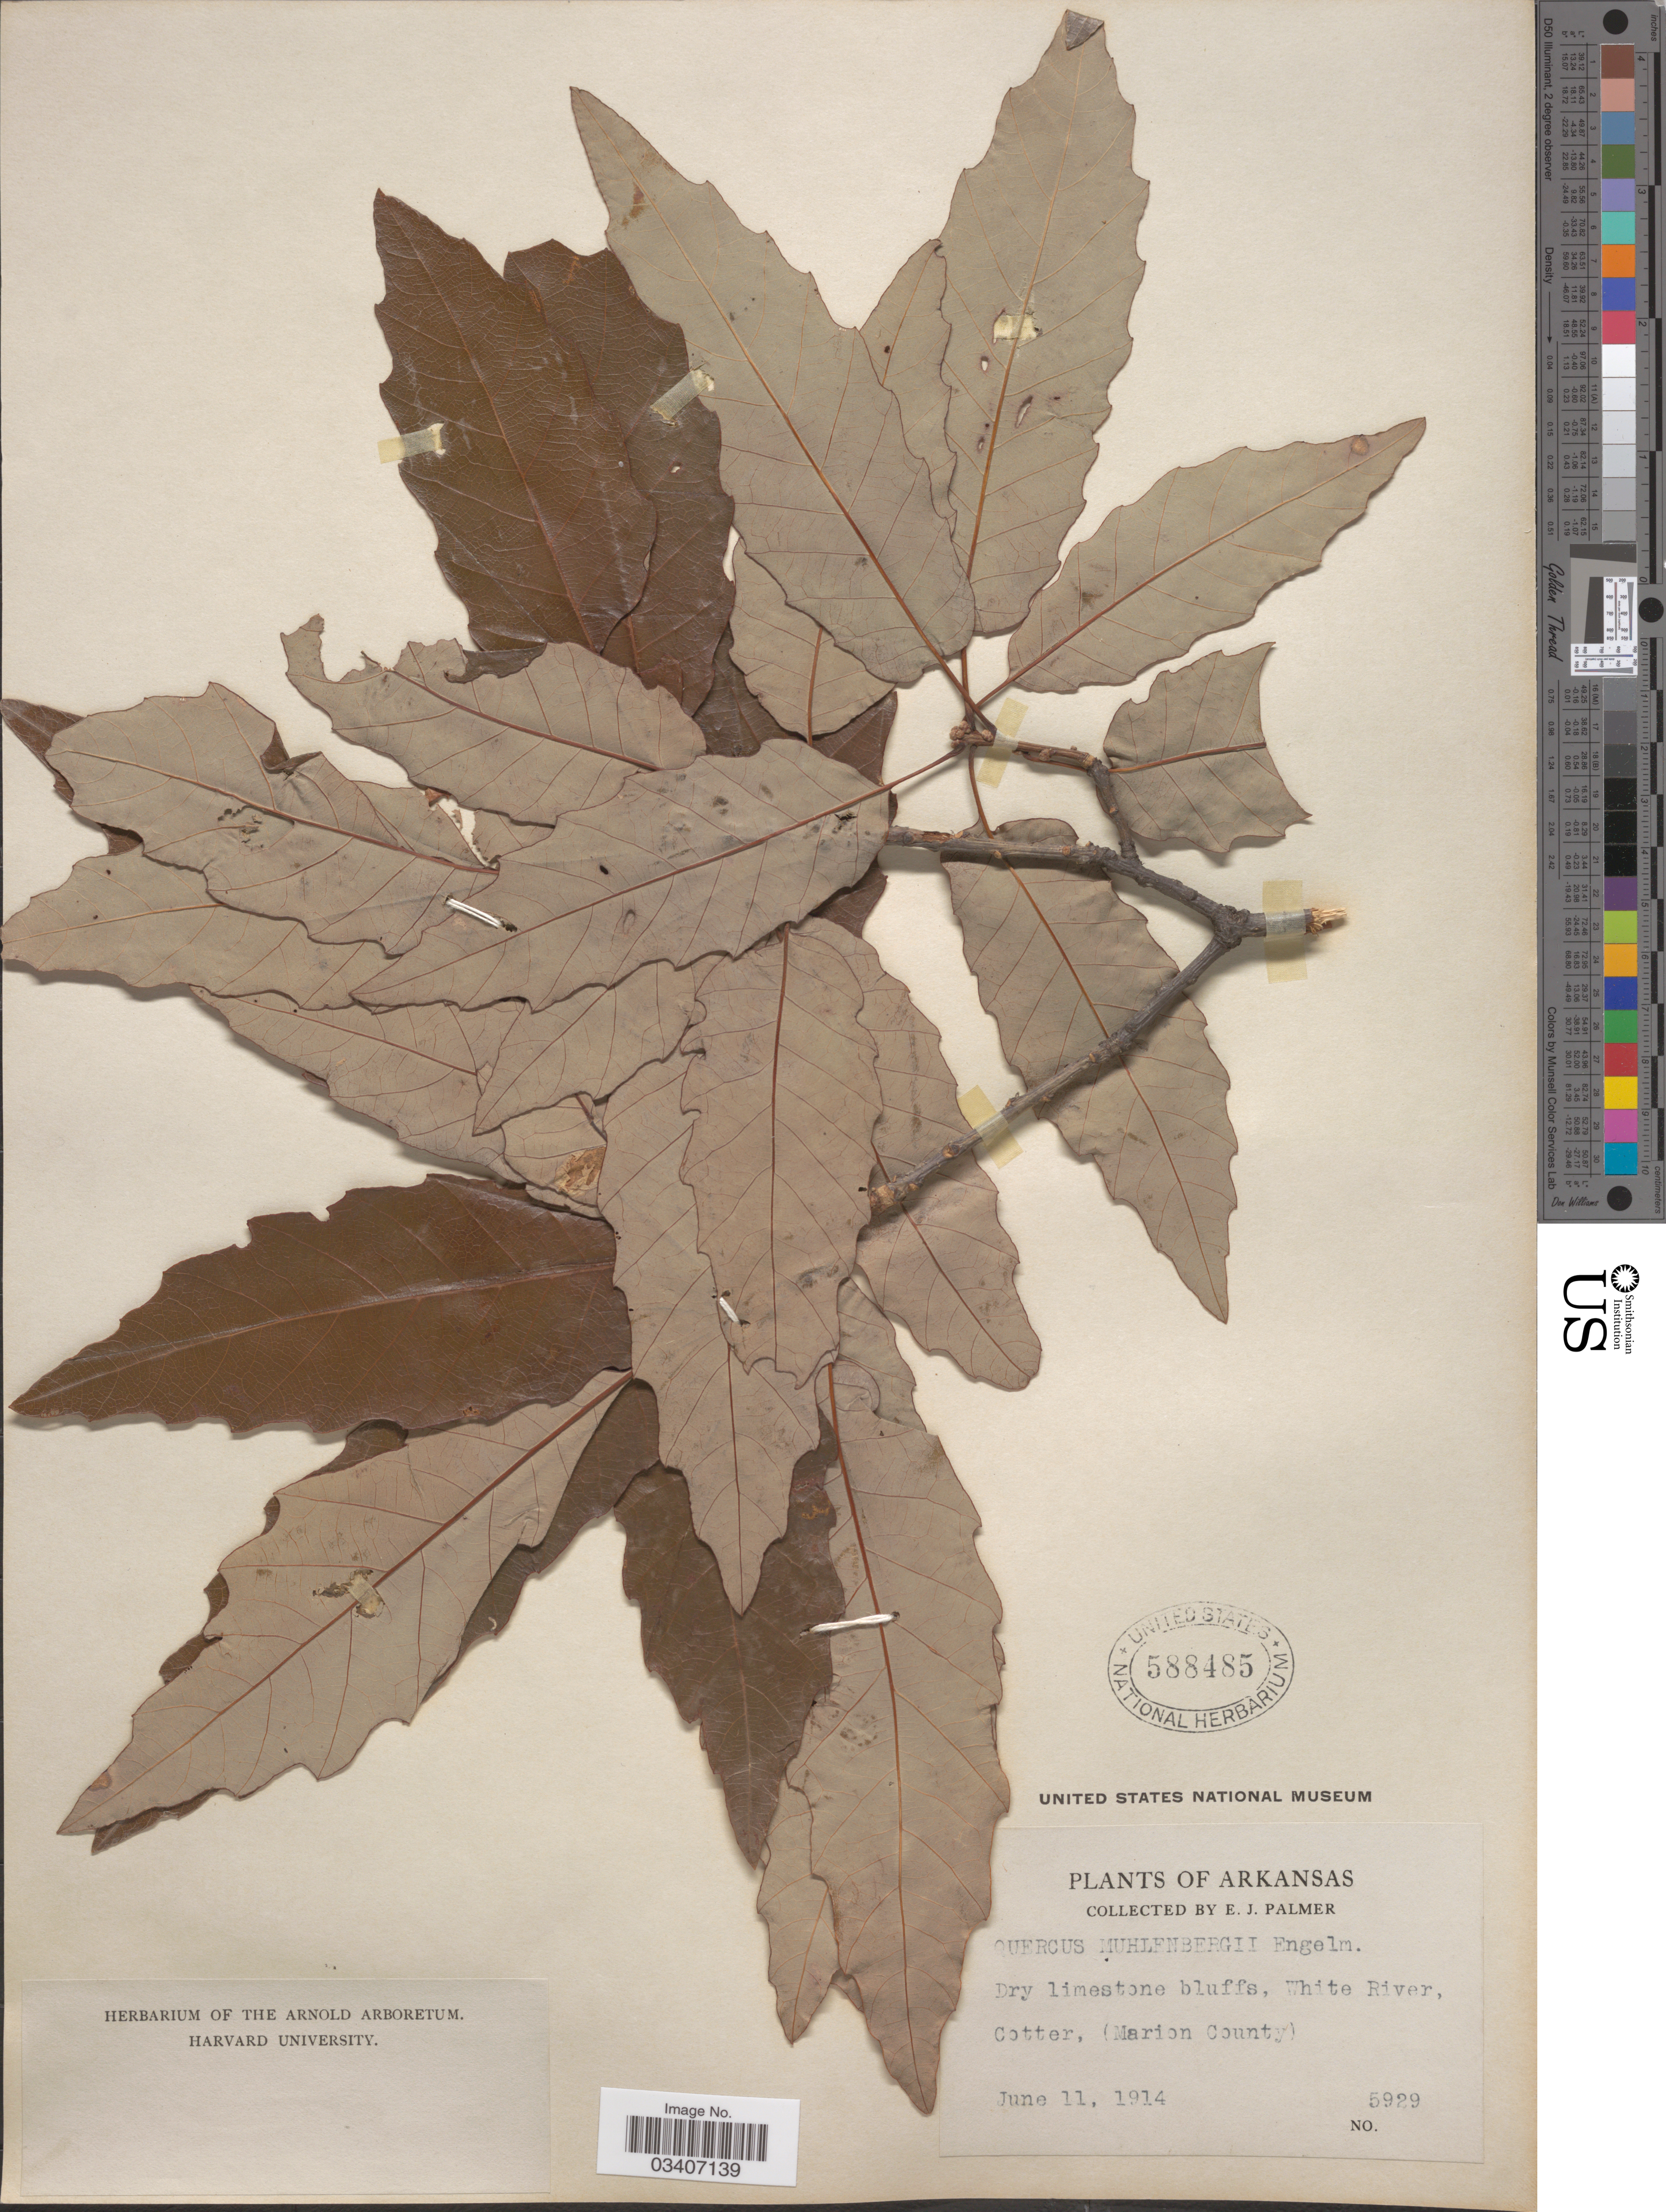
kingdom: Plantae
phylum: Tracheophyta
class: Magnoliopsida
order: Fagales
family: Fagaceae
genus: Quercus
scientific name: Quercus muehlenbergii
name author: Engelm.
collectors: E. J. Palmer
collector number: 5929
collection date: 1914-06-11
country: United States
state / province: Arkansas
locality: White River, Cotter, (Marion County).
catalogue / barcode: US 588485